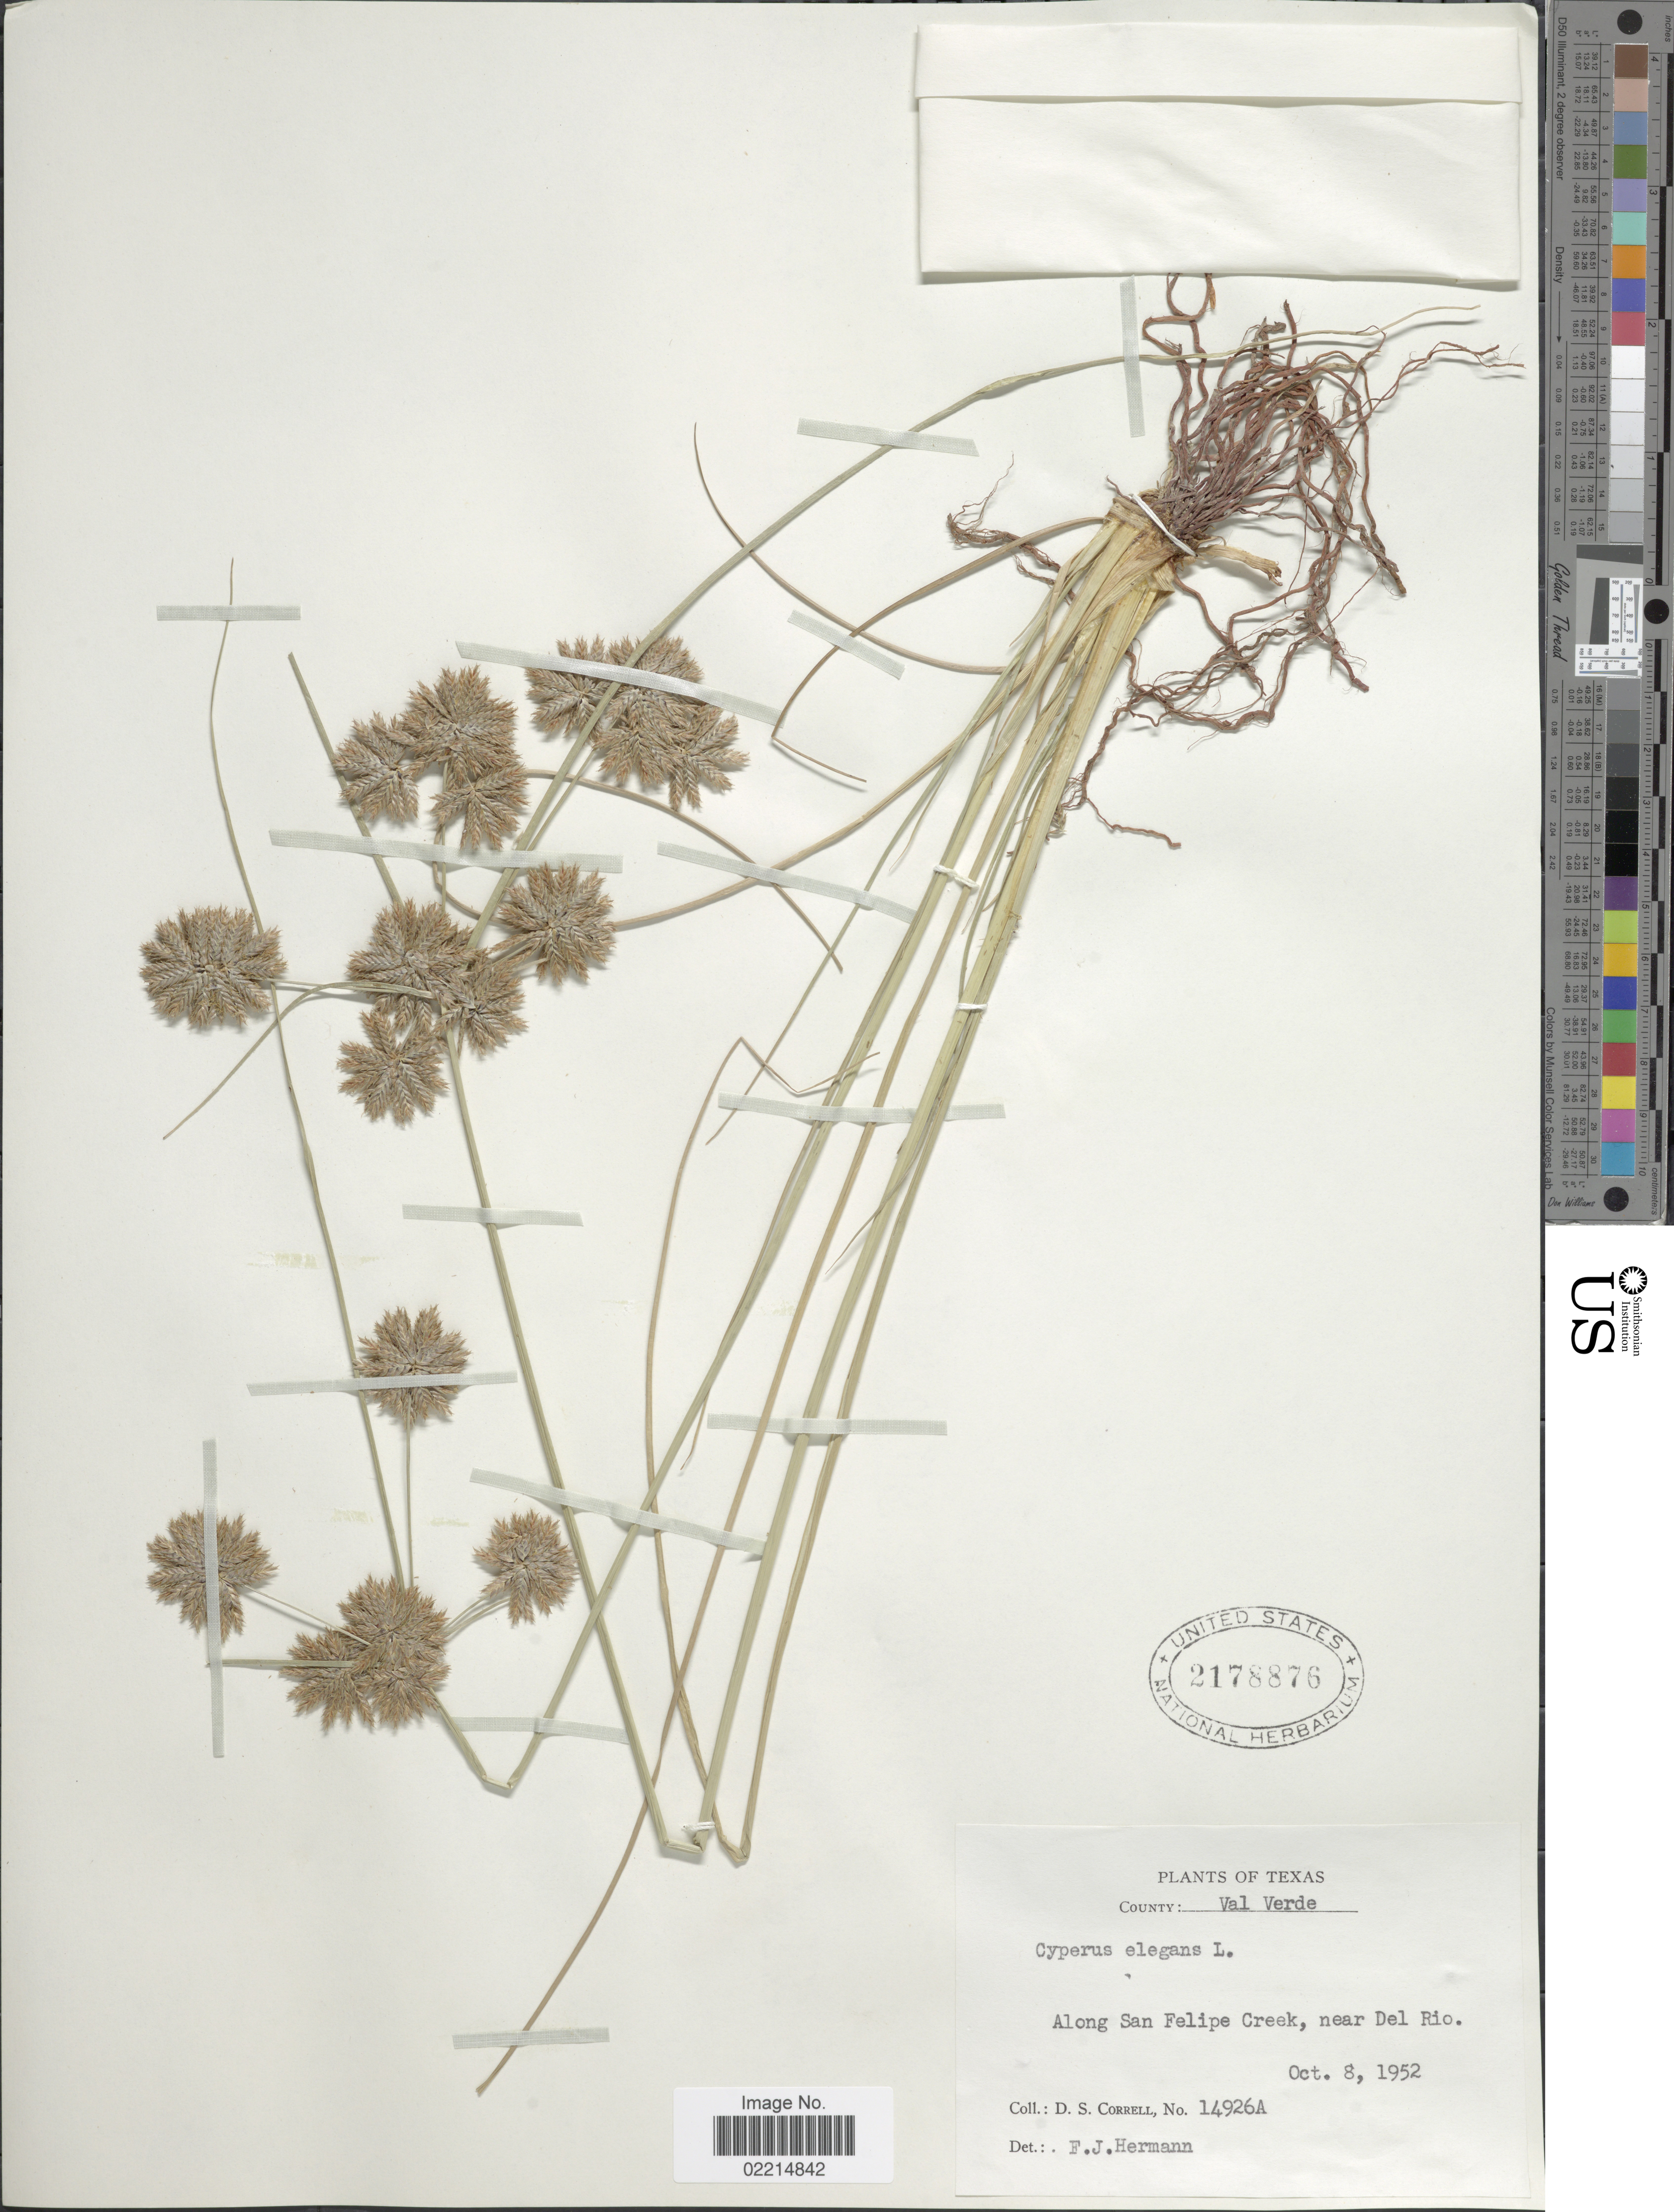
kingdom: Plantae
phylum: Tracheophyta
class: Liliopsida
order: Poales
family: Cyperaceae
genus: Cyperus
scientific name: Cyperus elegans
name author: L.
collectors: D. S. Correll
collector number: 14926A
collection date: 1952-10-08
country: United States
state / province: Texas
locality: County: Val verde, along San Felipe Creek, near Del Rio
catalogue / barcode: US 2178876